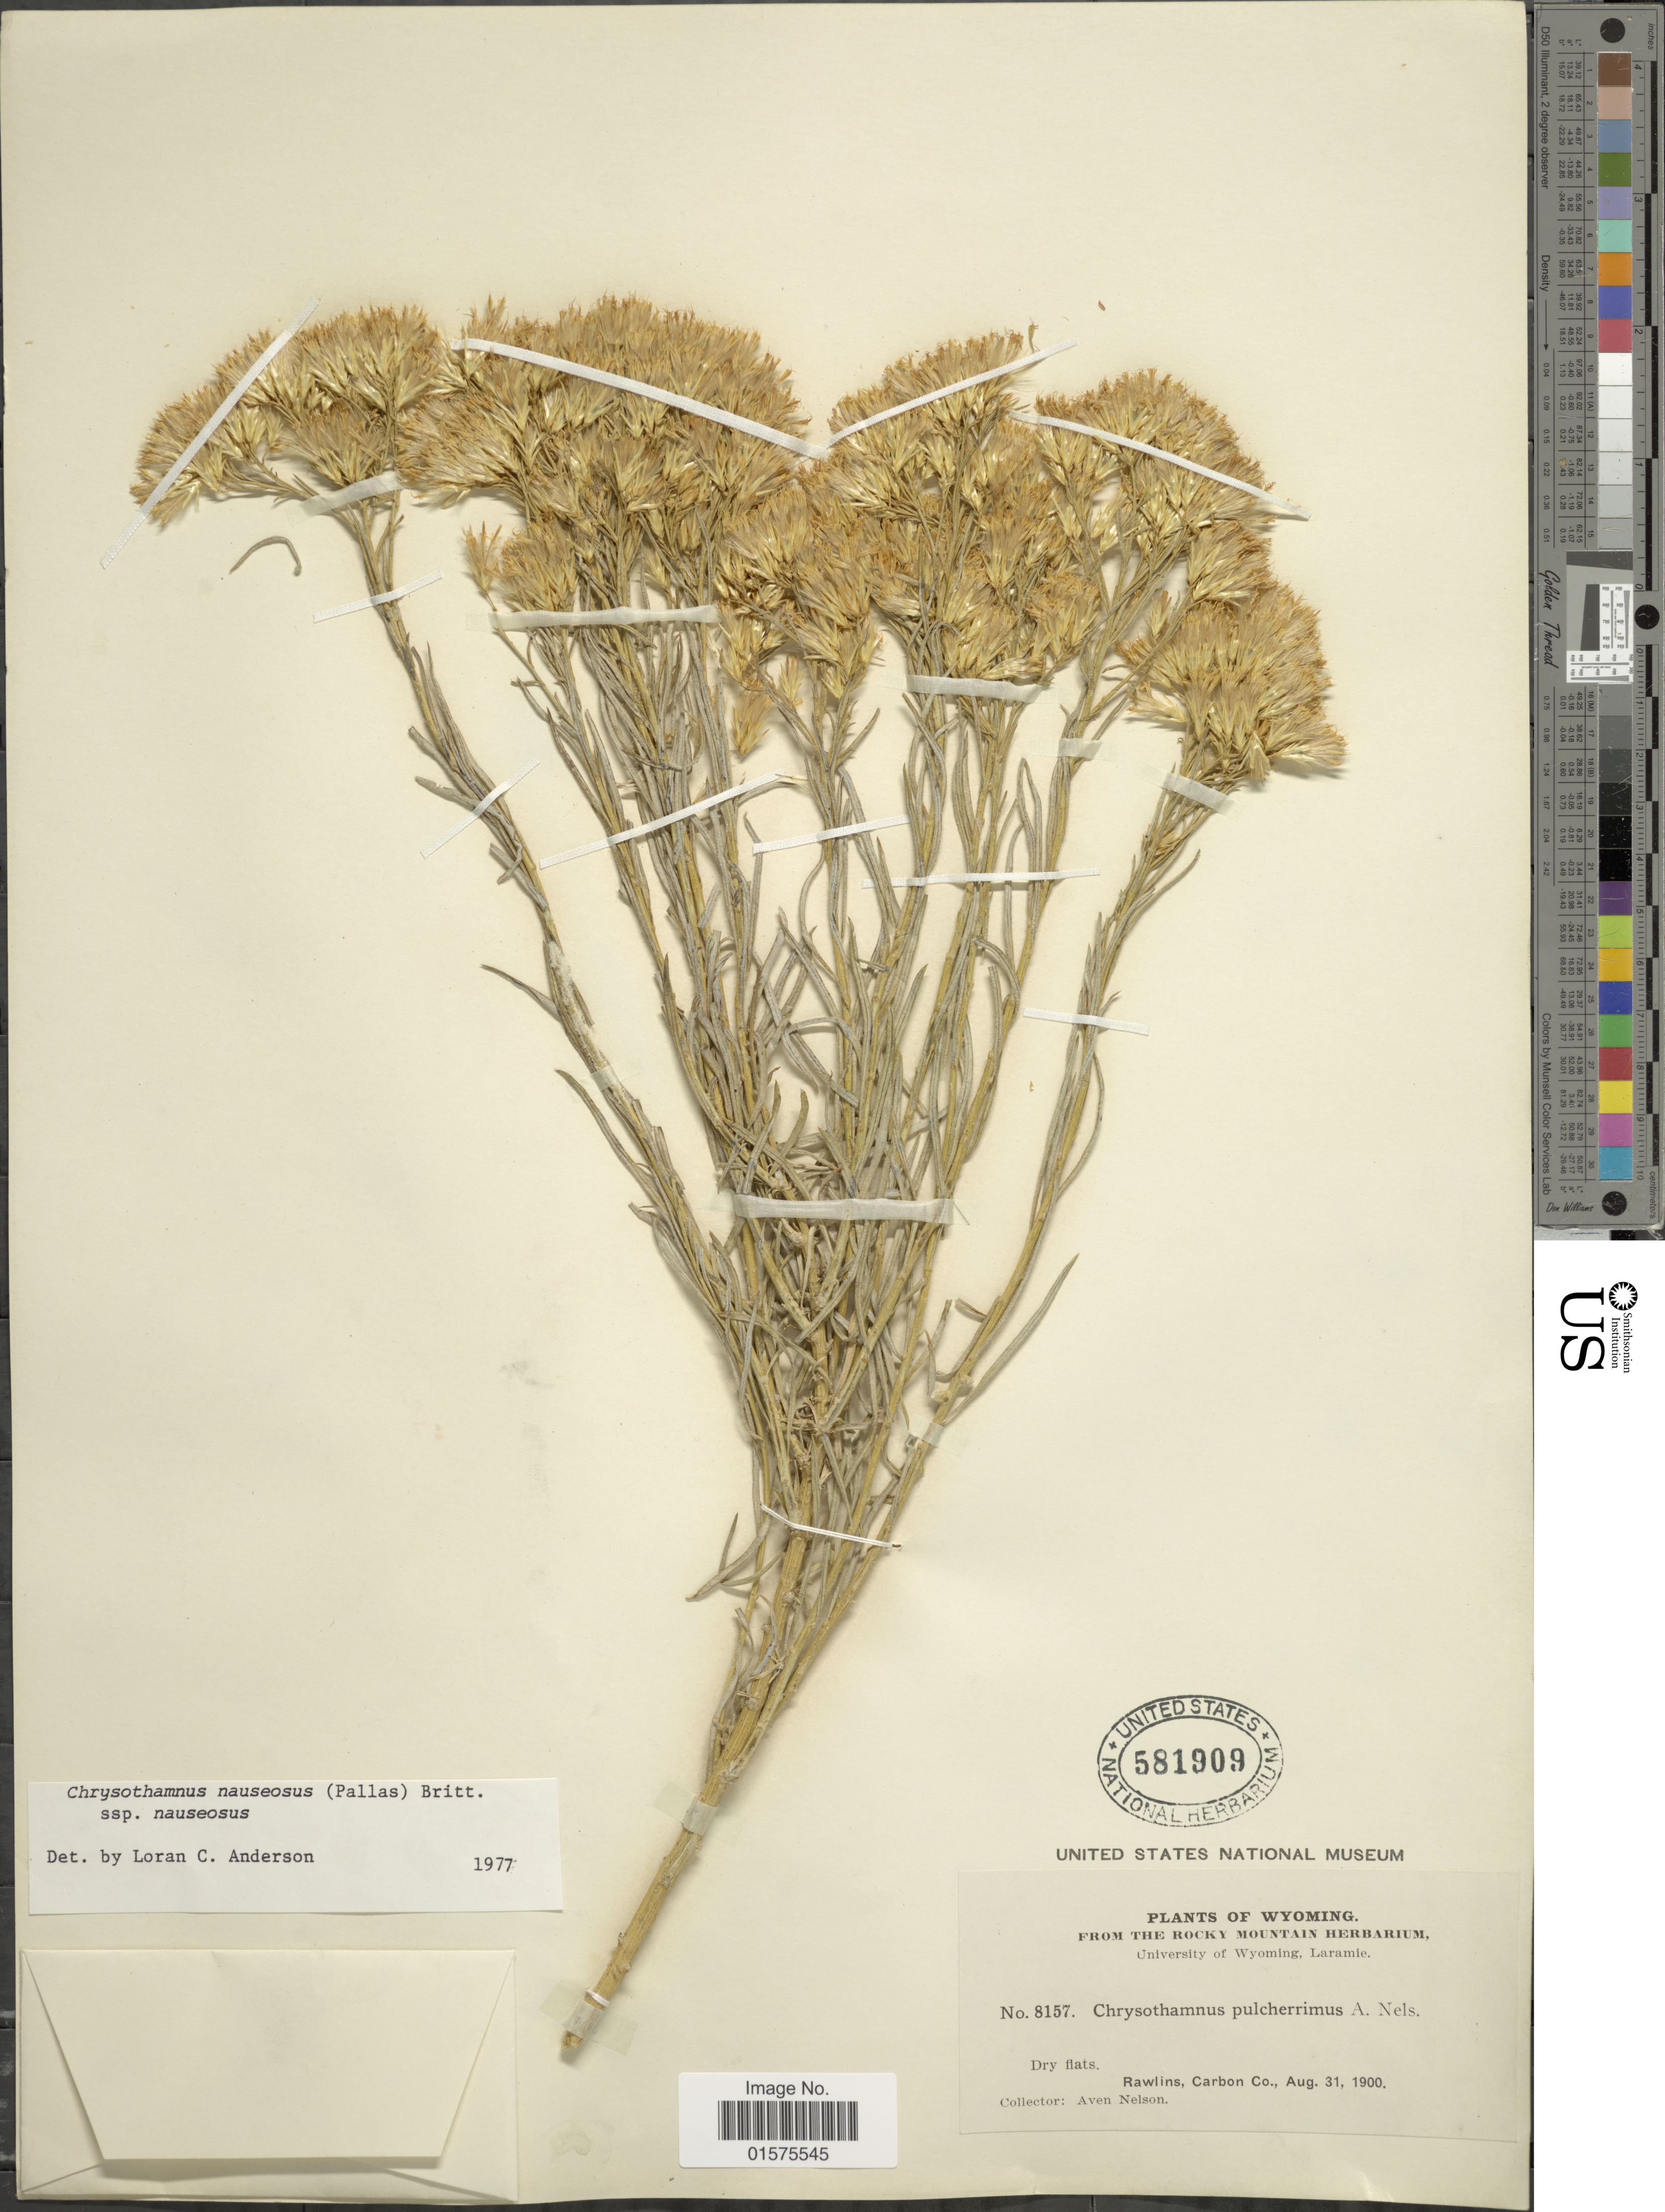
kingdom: Plantae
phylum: Tracheophyta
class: Magnoliopsida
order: Asterales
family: Asteraceae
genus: Ericameria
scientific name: Ericameria nauseosa var. nauseosa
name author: (Pall. ex Pursh) G.L. Nesom & G.I. Baird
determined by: Urbatsch, Lowell E., Curator (LSU), Louisiana State University (UNITED STATES)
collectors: A. Nelson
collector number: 8157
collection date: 1900-08-31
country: United States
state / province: Wyoming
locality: Rawlins, Carbon Co.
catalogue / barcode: US 581909